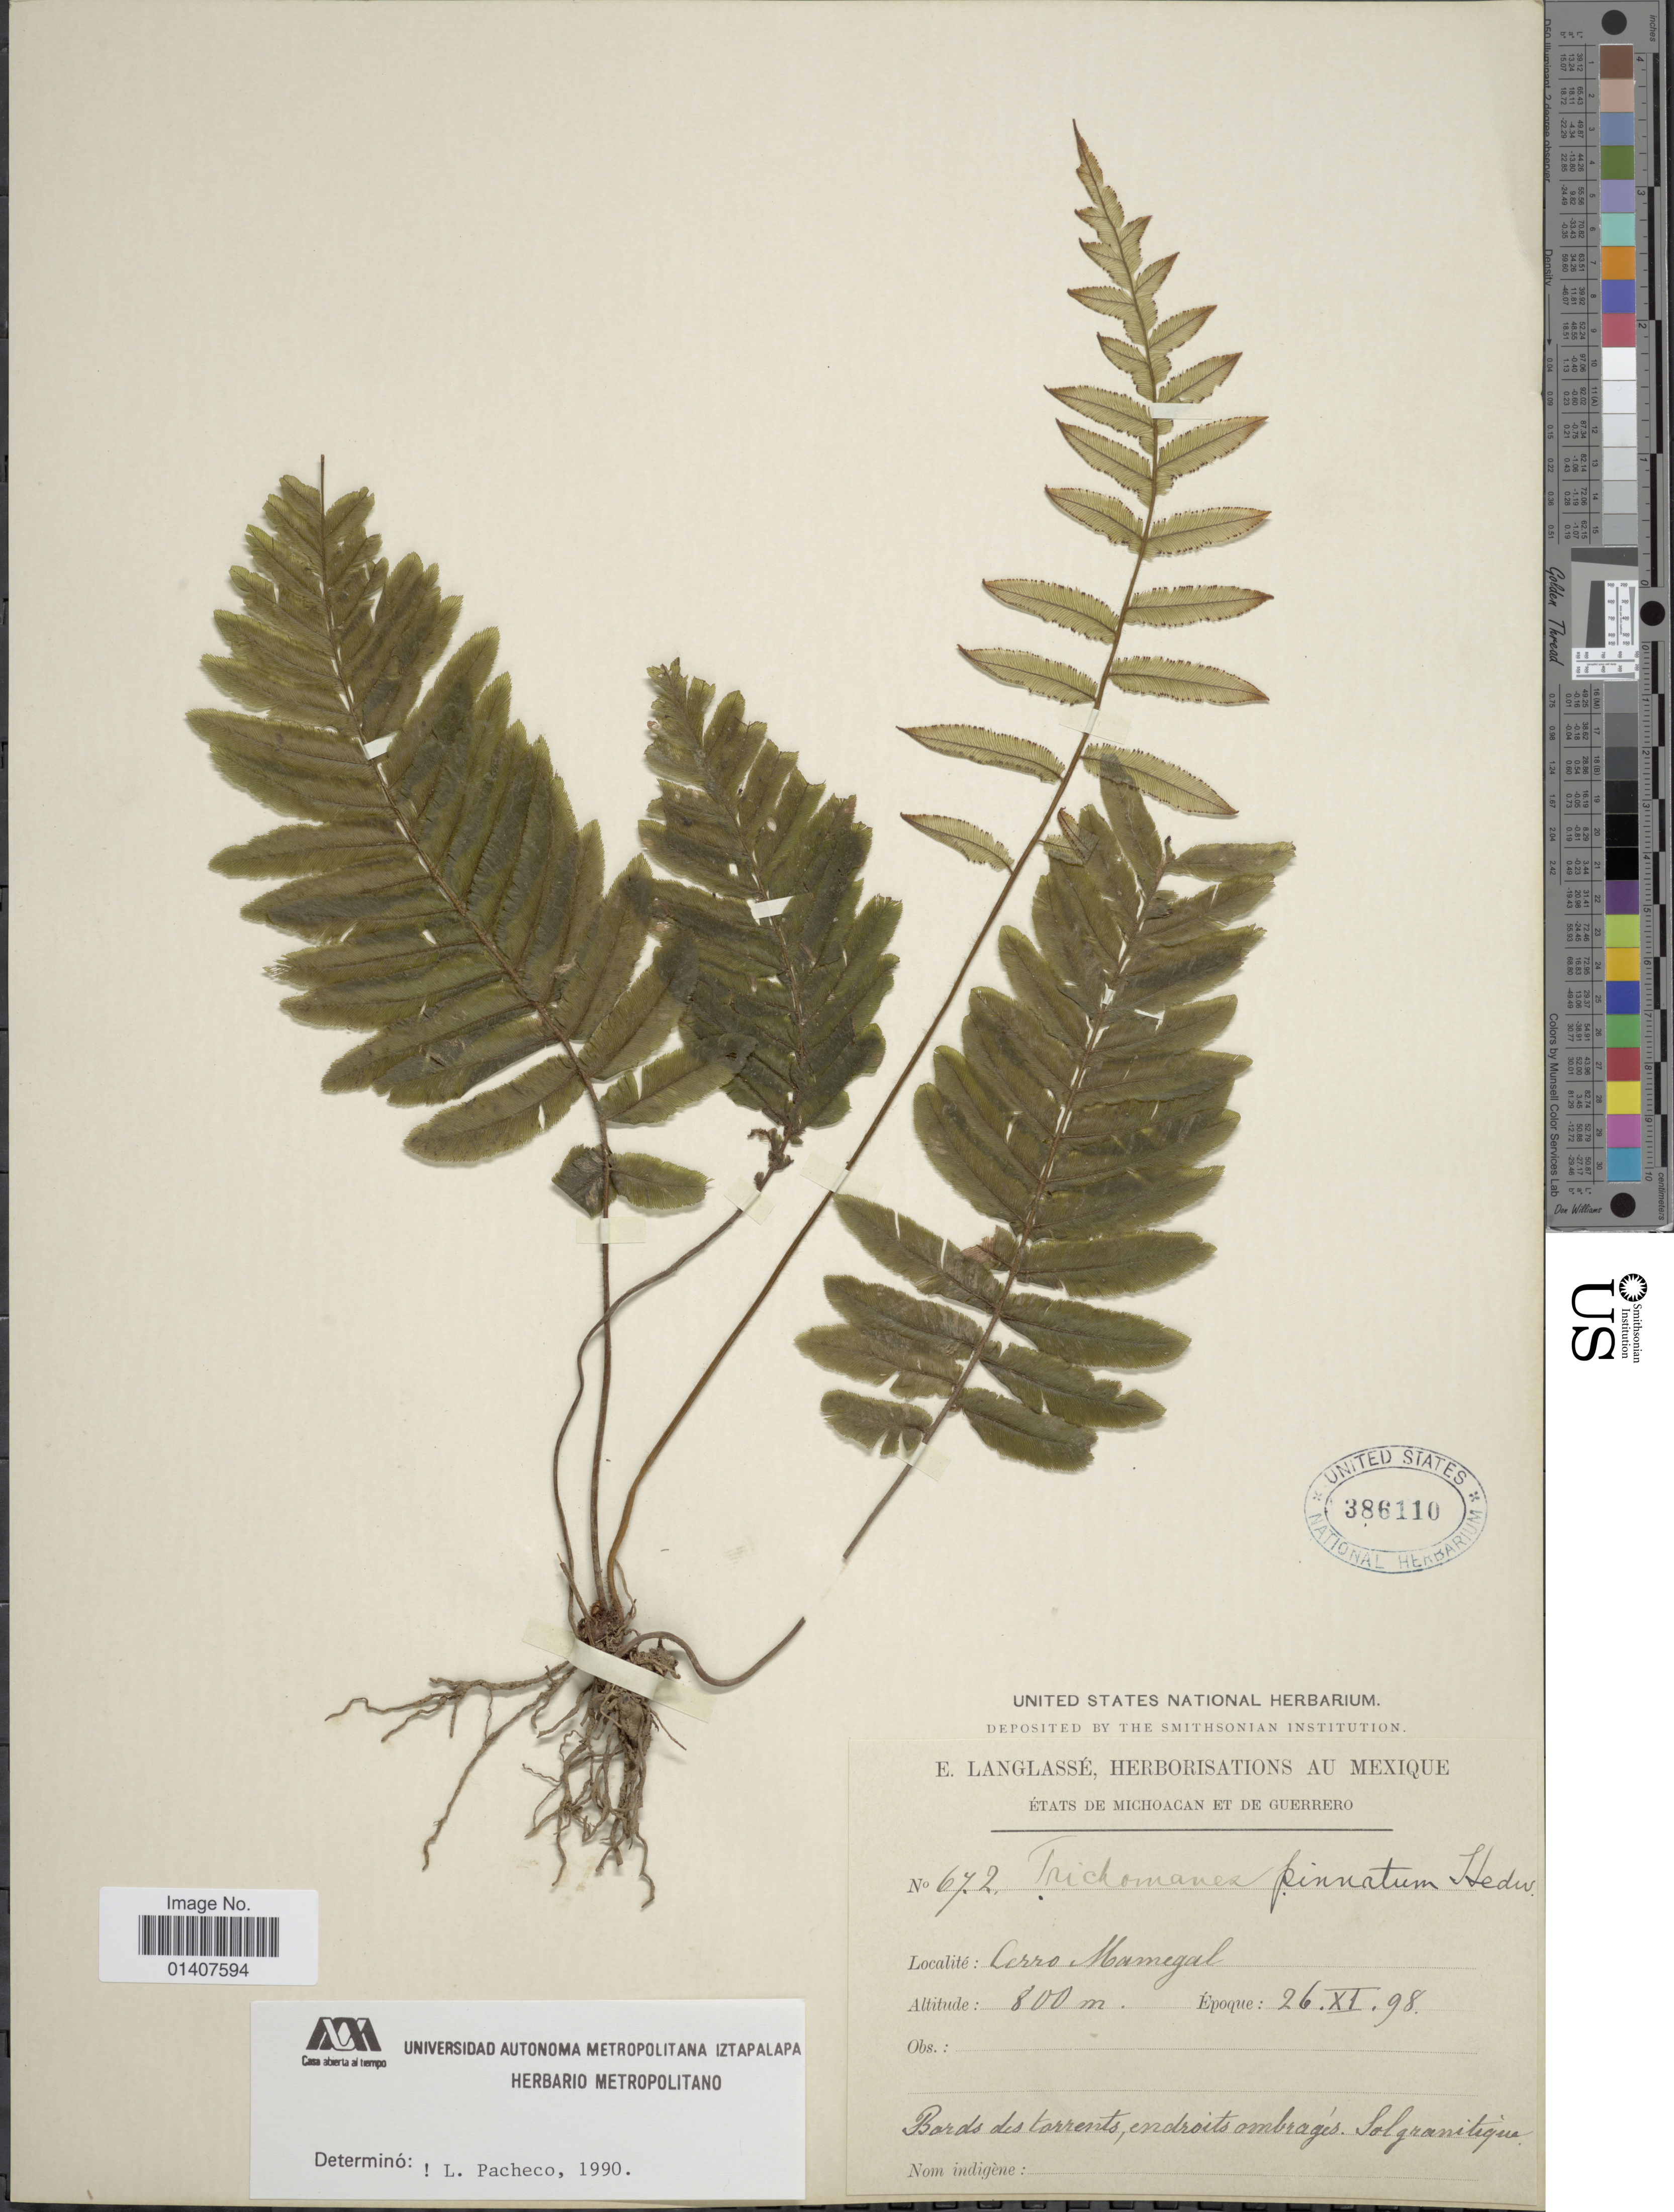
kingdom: Plantae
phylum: Tracheophyta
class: Polypodiopsida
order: Hymenophyllales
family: Hymenophyllaceae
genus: Trichomanes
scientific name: Trichomanes pinnatum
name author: Hedw.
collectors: E. Langlassé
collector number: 672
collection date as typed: Transcribed d/m/y: 26/11/98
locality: Etats de Michoacan et de Guerrero, Cerro Mamegal [interpreted]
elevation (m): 800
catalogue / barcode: US 386110